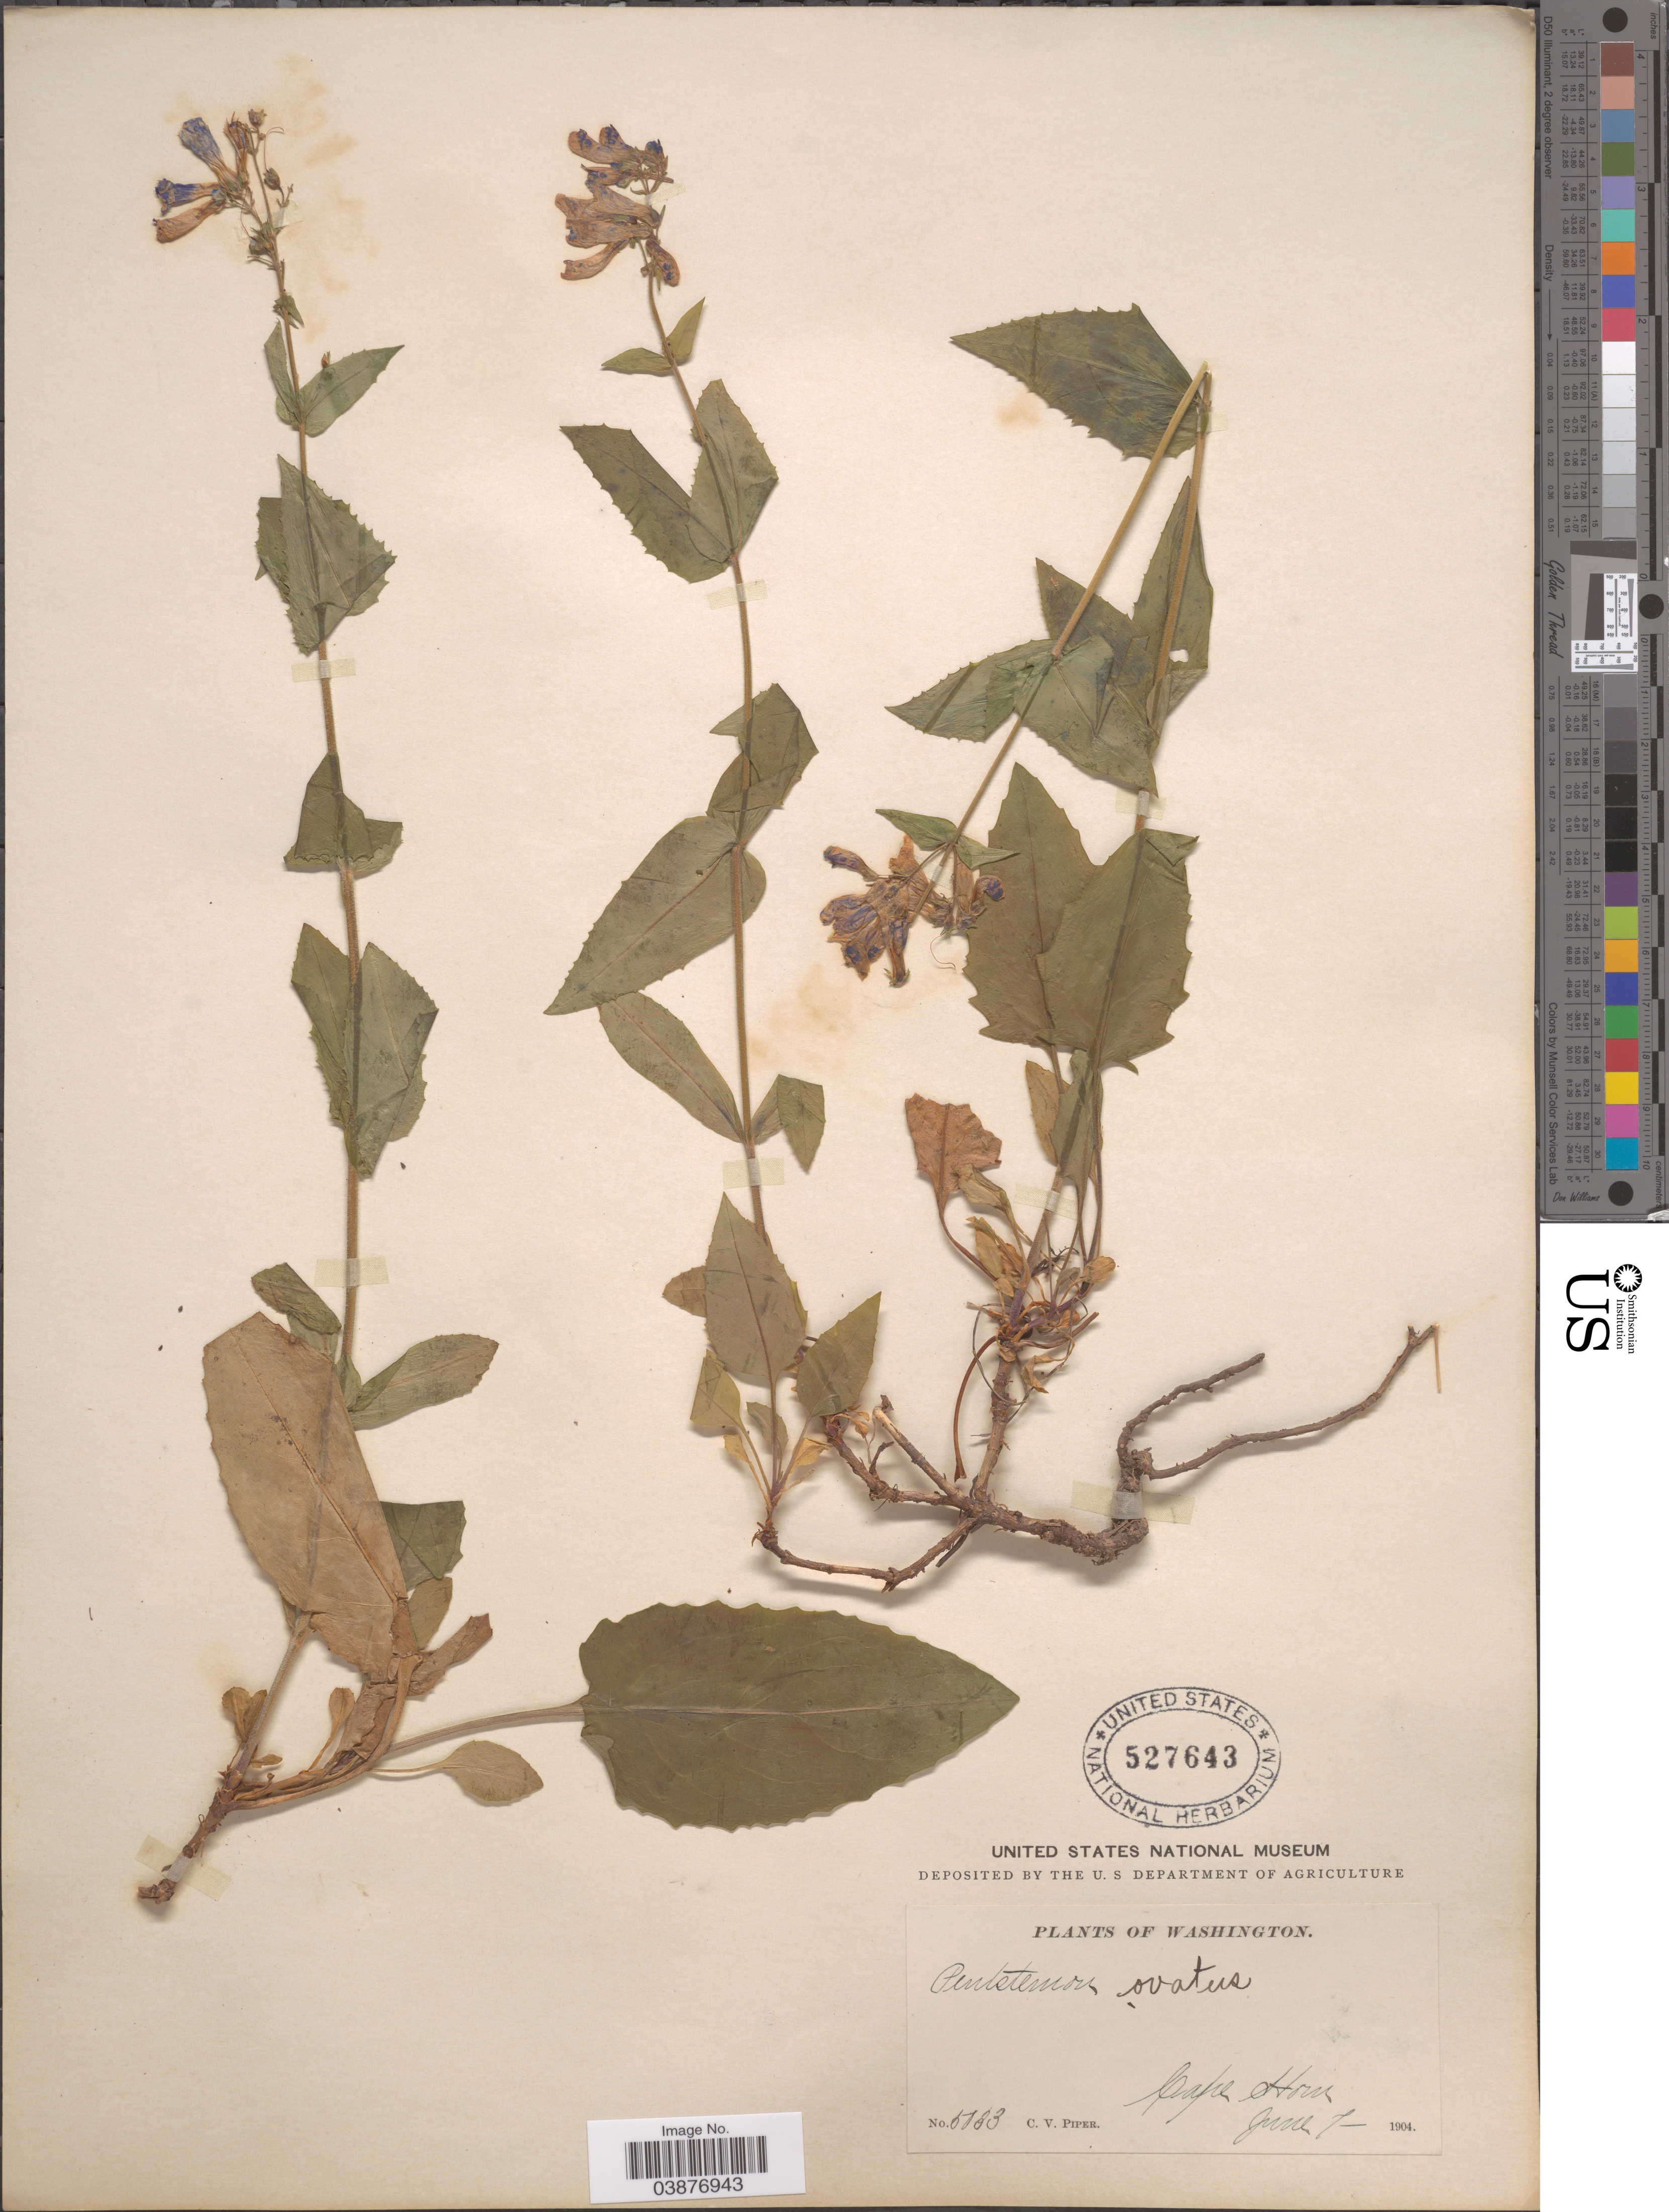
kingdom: Plantae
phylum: Tracheophyta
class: Magnoliopsida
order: Lamiales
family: Plantaginaceae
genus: Penstemon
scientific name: Penstemon ovatus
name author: Douglas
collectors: C. V. Piper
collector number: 5033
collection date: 1904-06-07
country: United States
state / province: Washington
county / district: Skamania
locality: Cape Horn.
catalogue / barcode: US 527643